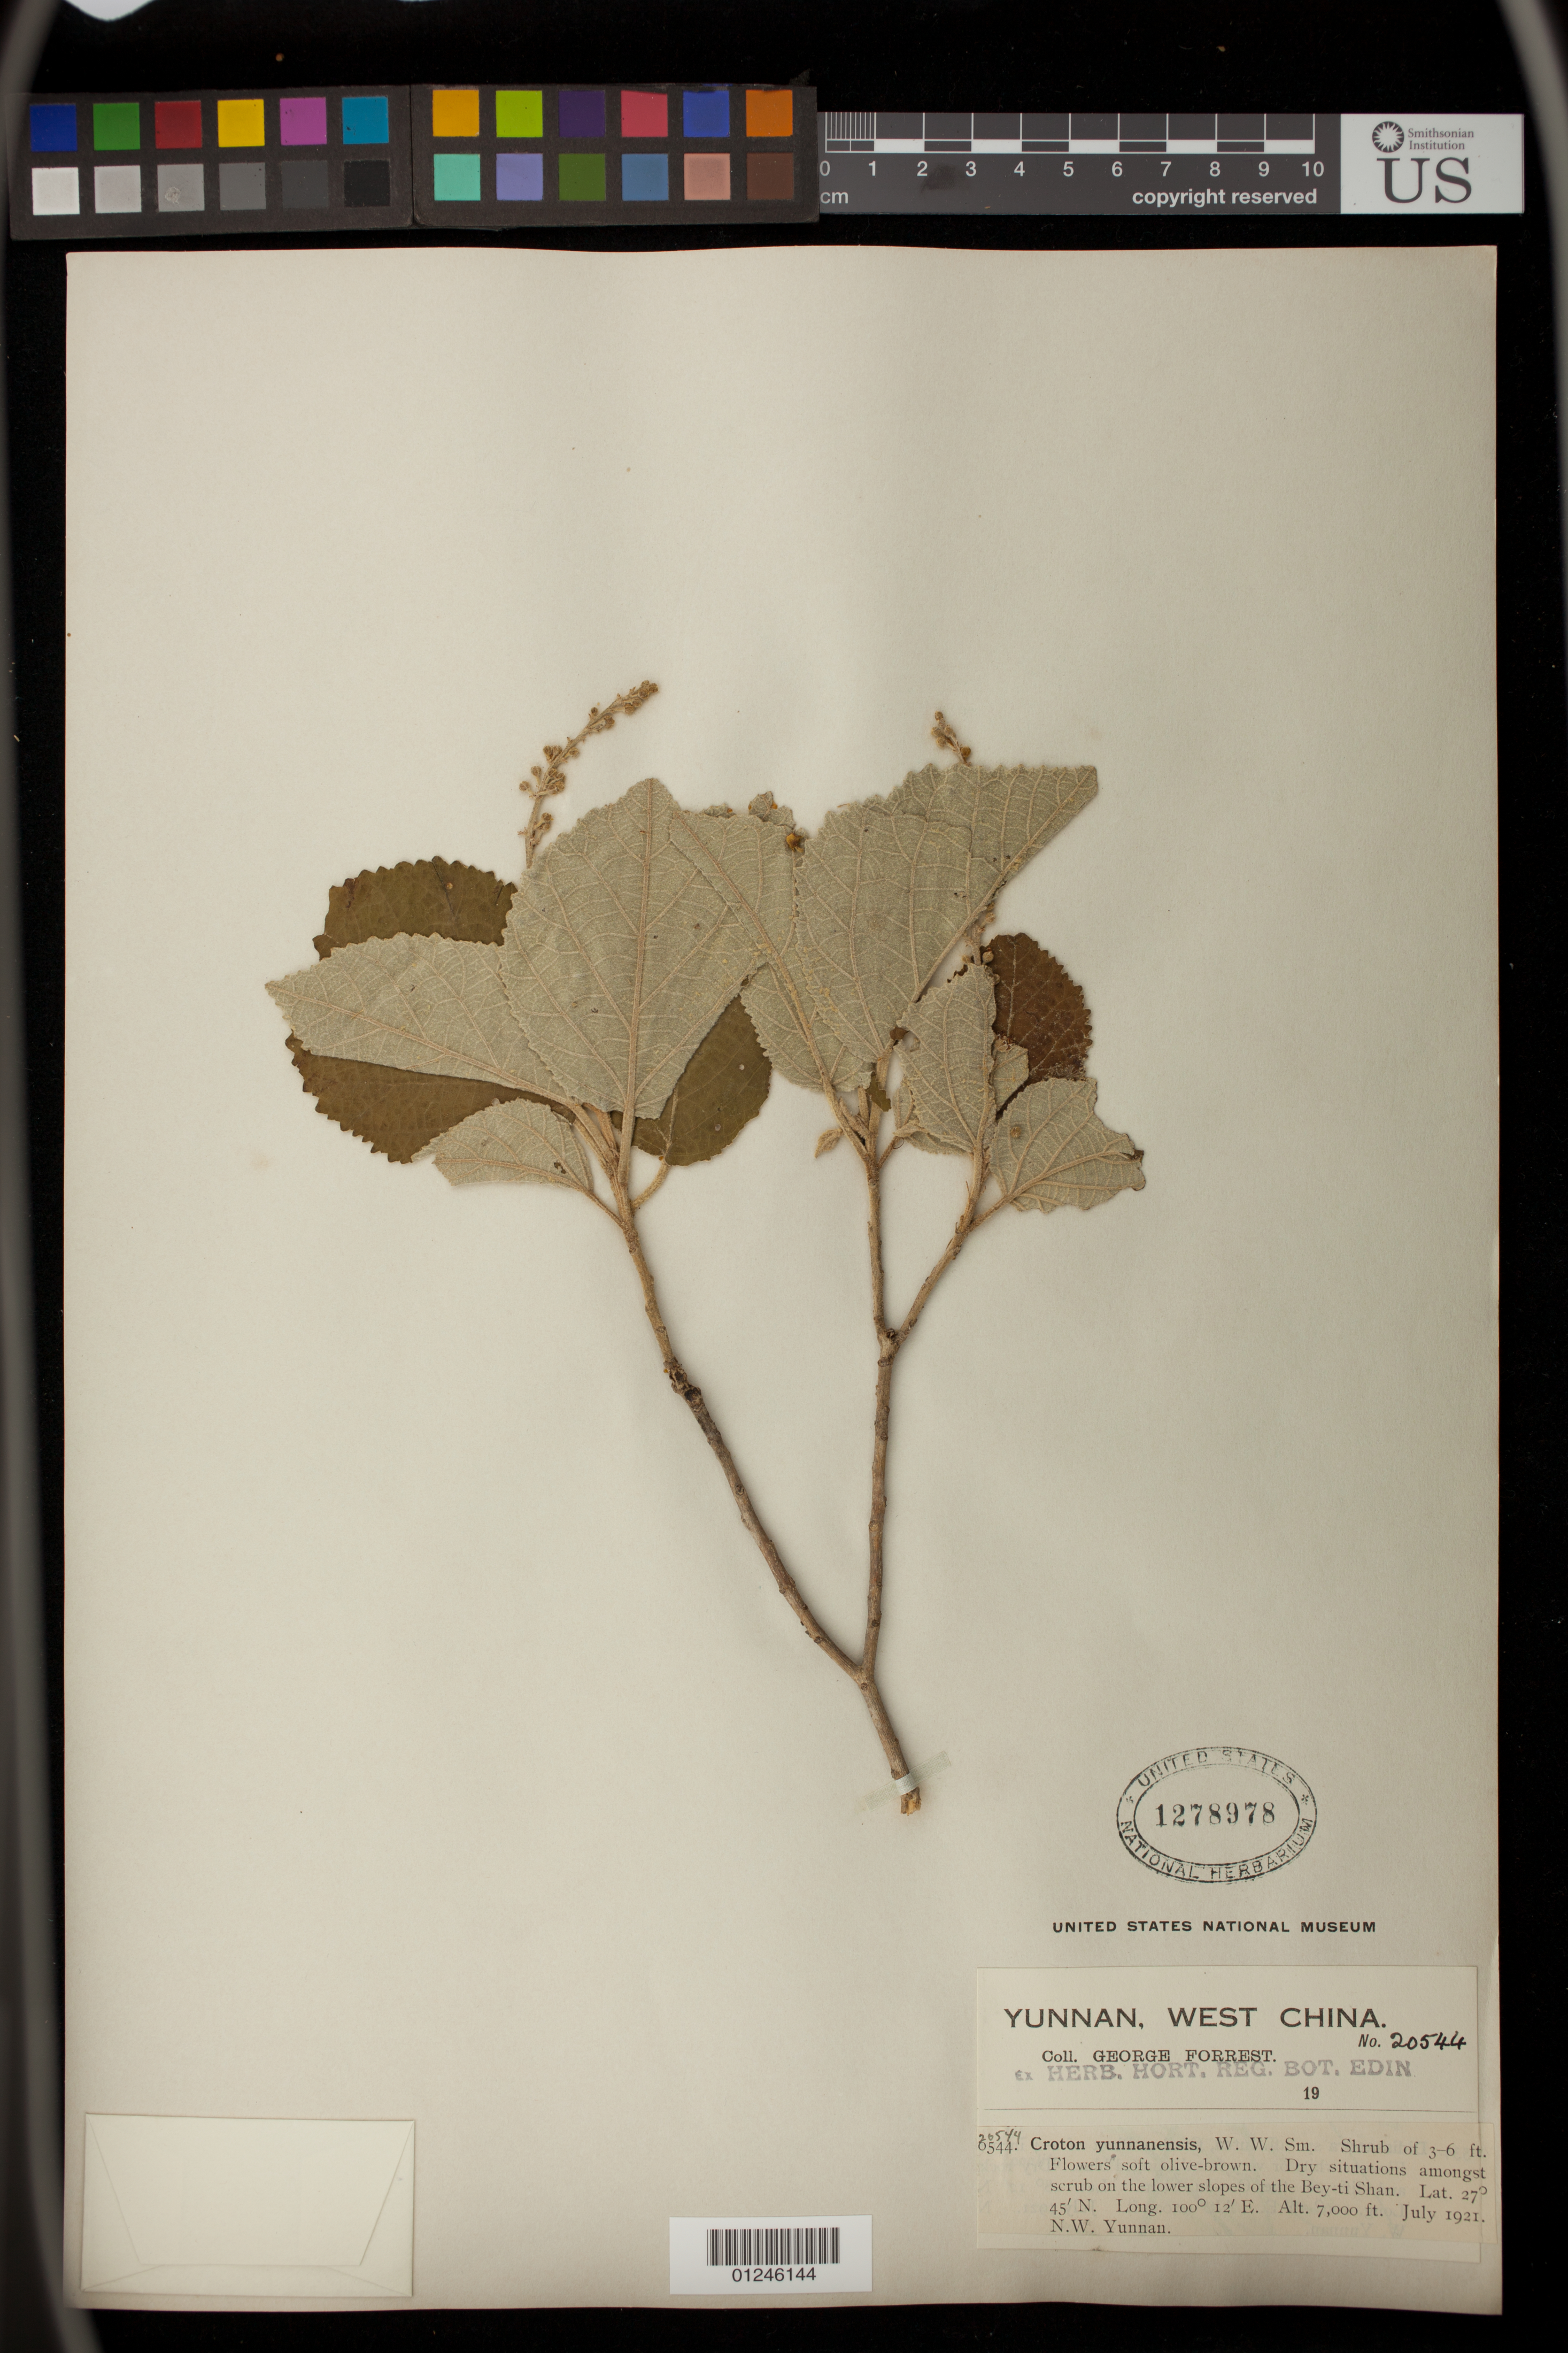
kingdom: Plantae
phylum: Tracheophyta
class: Magnoliopsida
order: Malpighiales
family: Euphorbiaceae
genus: Croton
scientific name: Croton yunnanensis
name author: W.W. Sm.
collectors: G. Forrest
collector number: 20544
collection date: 1921-07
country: China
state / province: Yunnan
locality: N.W. Yunnan.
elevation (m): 2134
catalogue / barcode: US 1278978